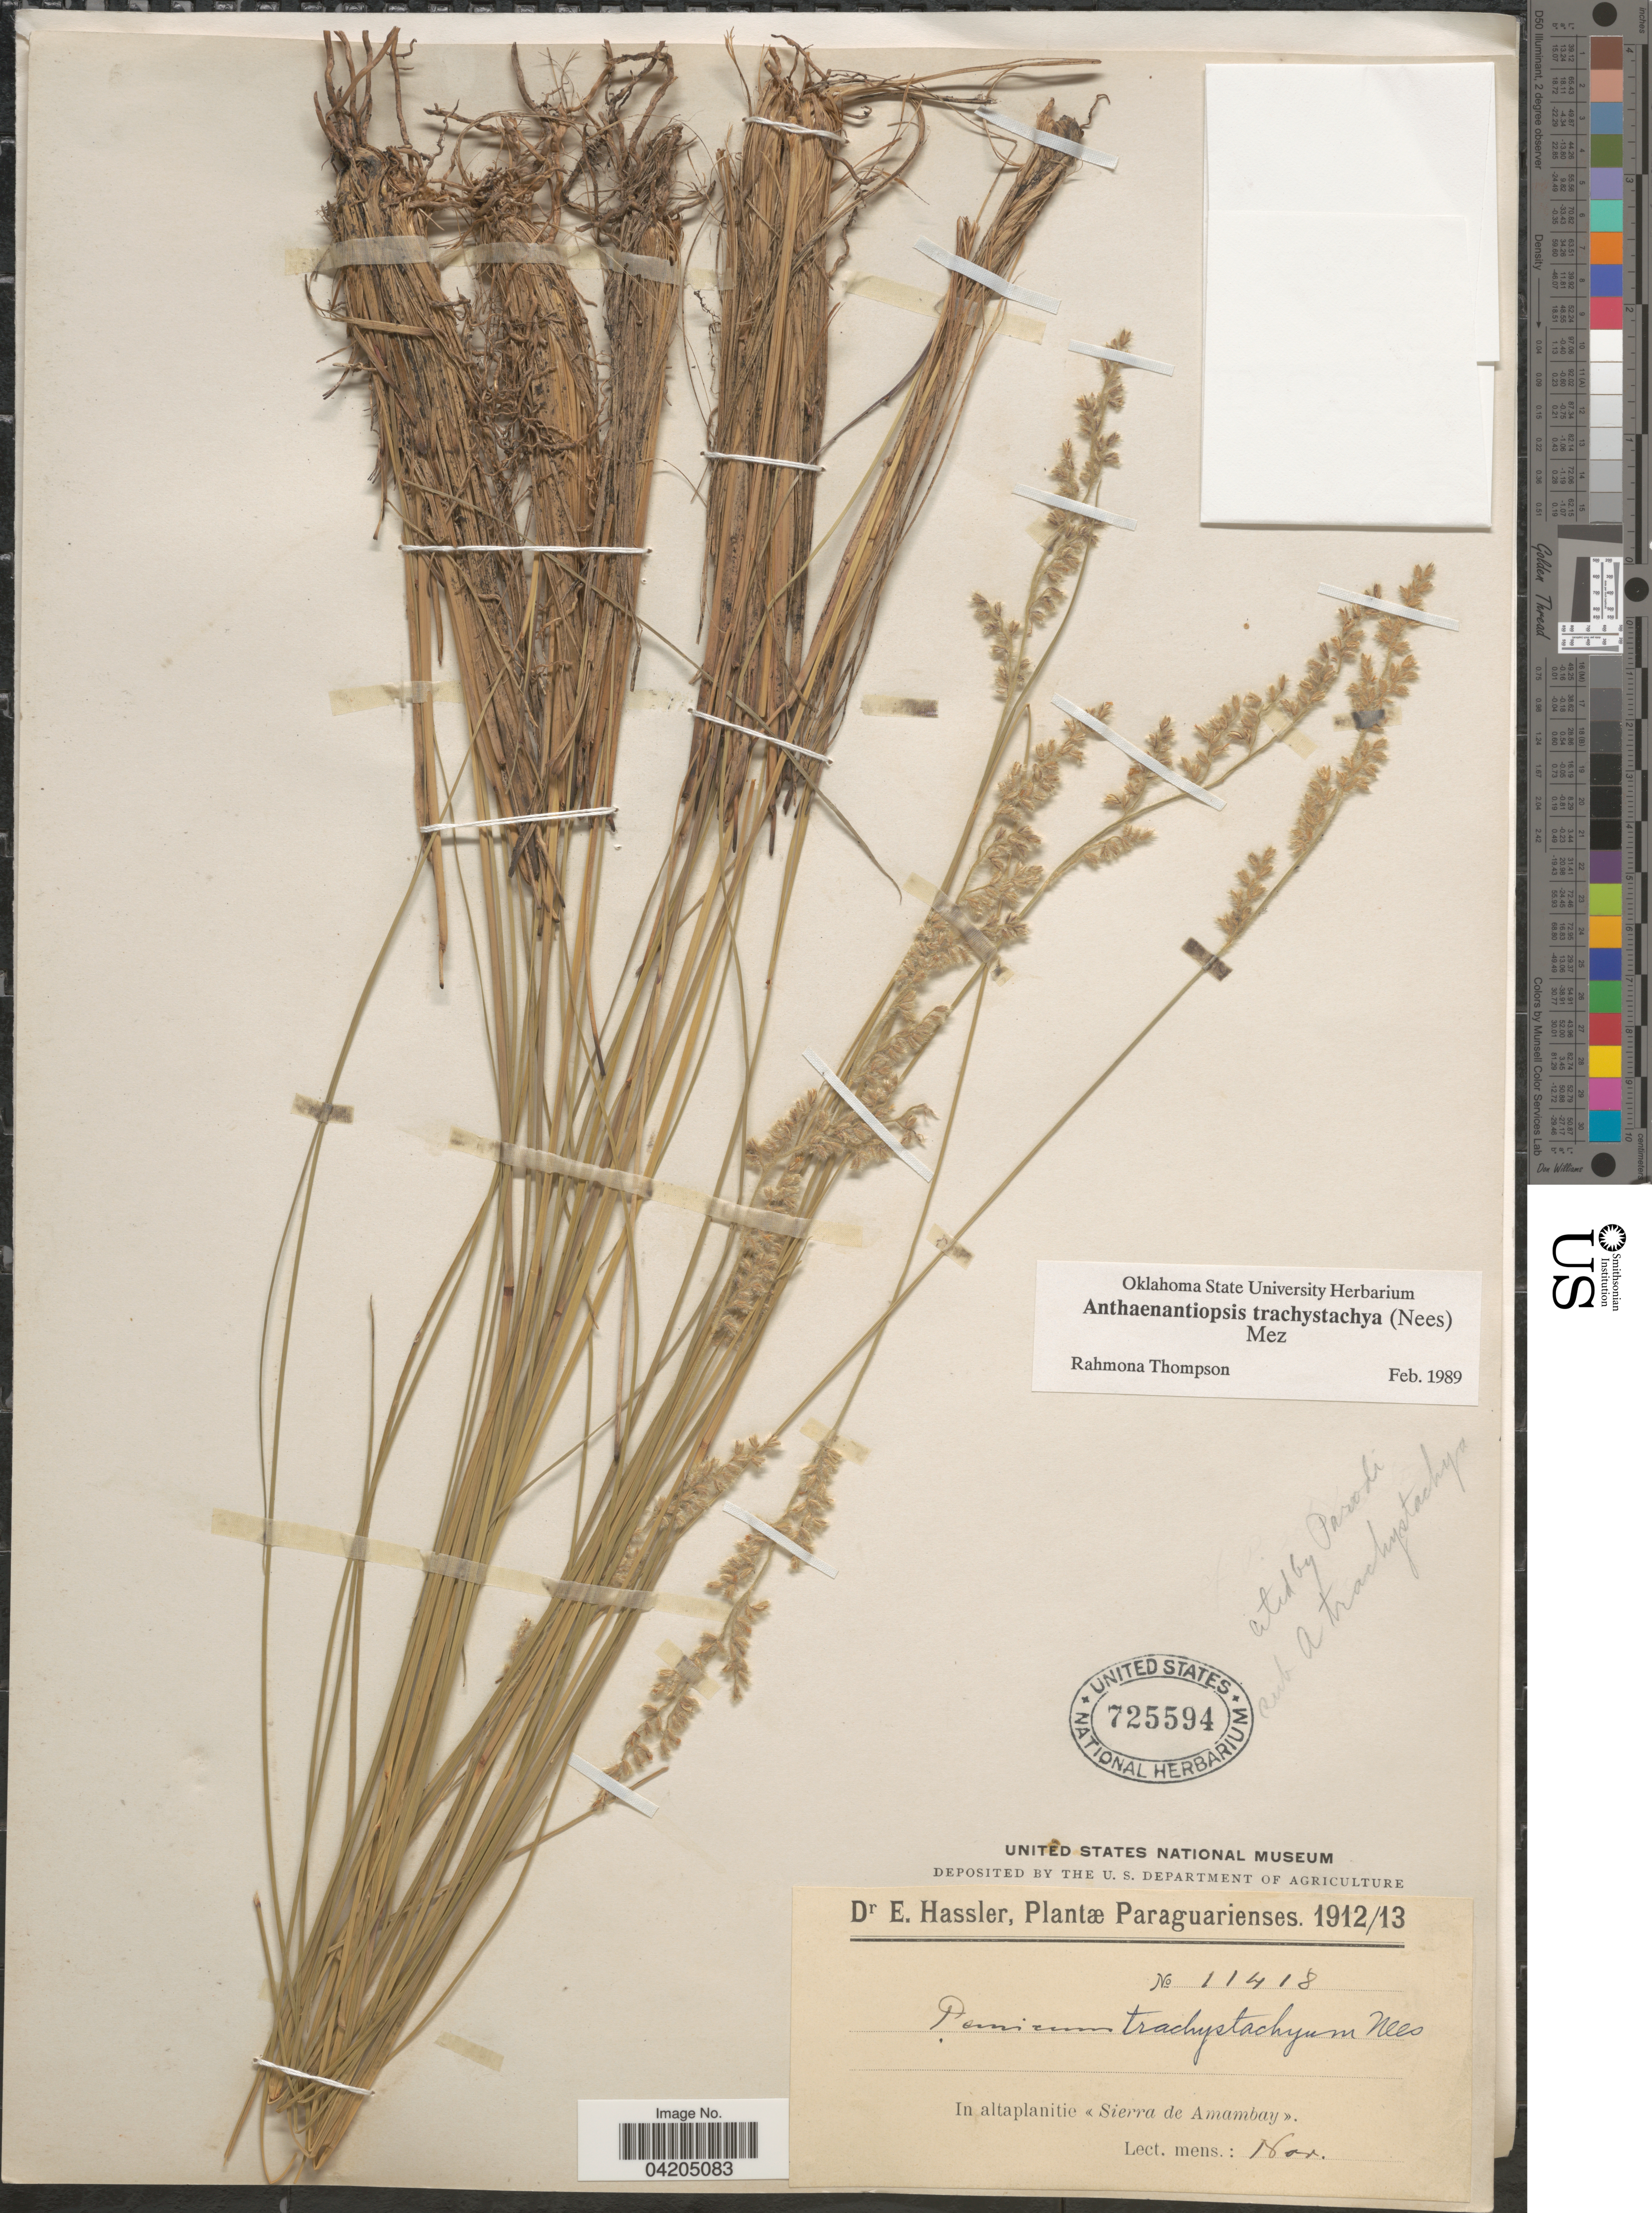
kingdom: Plantae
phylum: Tracheophyta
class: Liliopsida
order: Poales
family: Poaceae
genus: Anthaenantiopsis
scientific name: Anthaenantiopsis trachystachya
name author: (Nees) Mez ex Pilg.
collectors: E. Hassler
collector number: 11418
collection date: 1912-11/1913-11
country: Paraguay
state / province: Paraguari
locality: In altaplanitie «Sierra de Amambay».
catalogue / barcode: US 725594